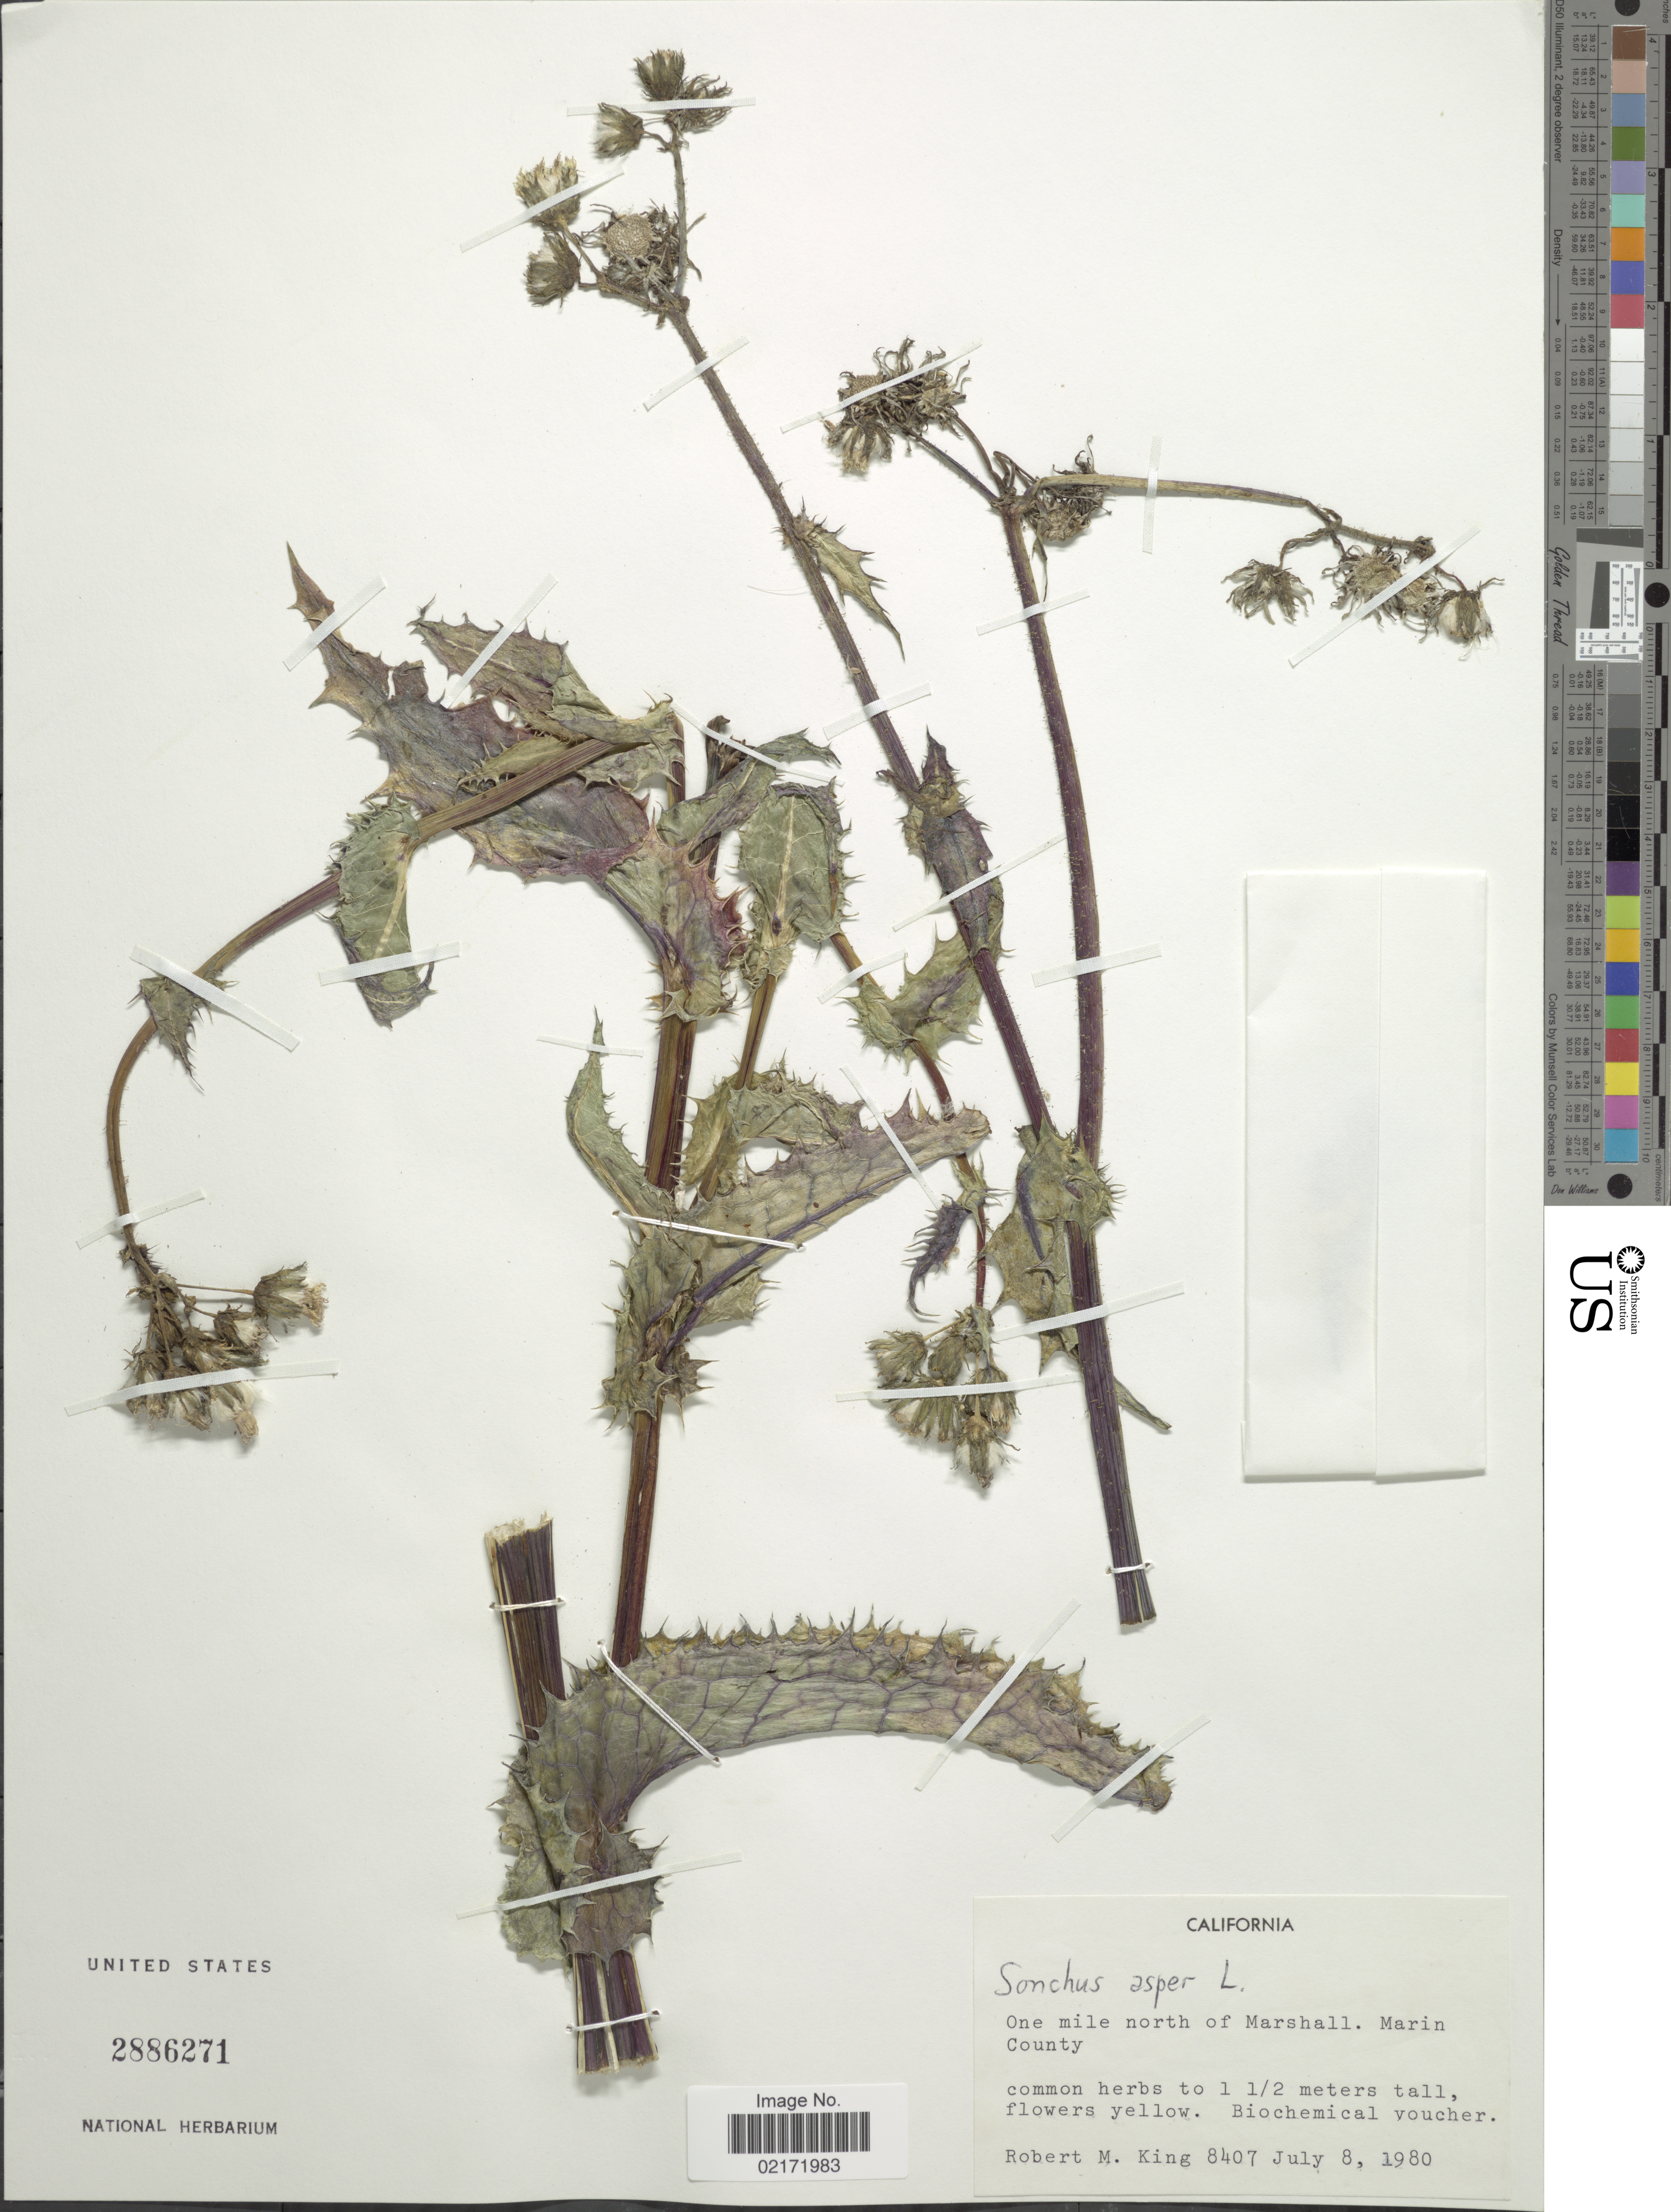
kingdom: Plantae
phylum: Tracheophyta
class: Magnoliopsida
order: Asterales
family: Asteraceae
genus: Sonchus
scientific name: Sonchus asper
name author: (L.) Hill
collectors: R. M. King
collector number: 8407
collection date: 1980-07-08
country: United States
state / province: California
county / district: Marin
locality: One mile north of Marshall, Marin County.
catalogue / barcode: US 2886271